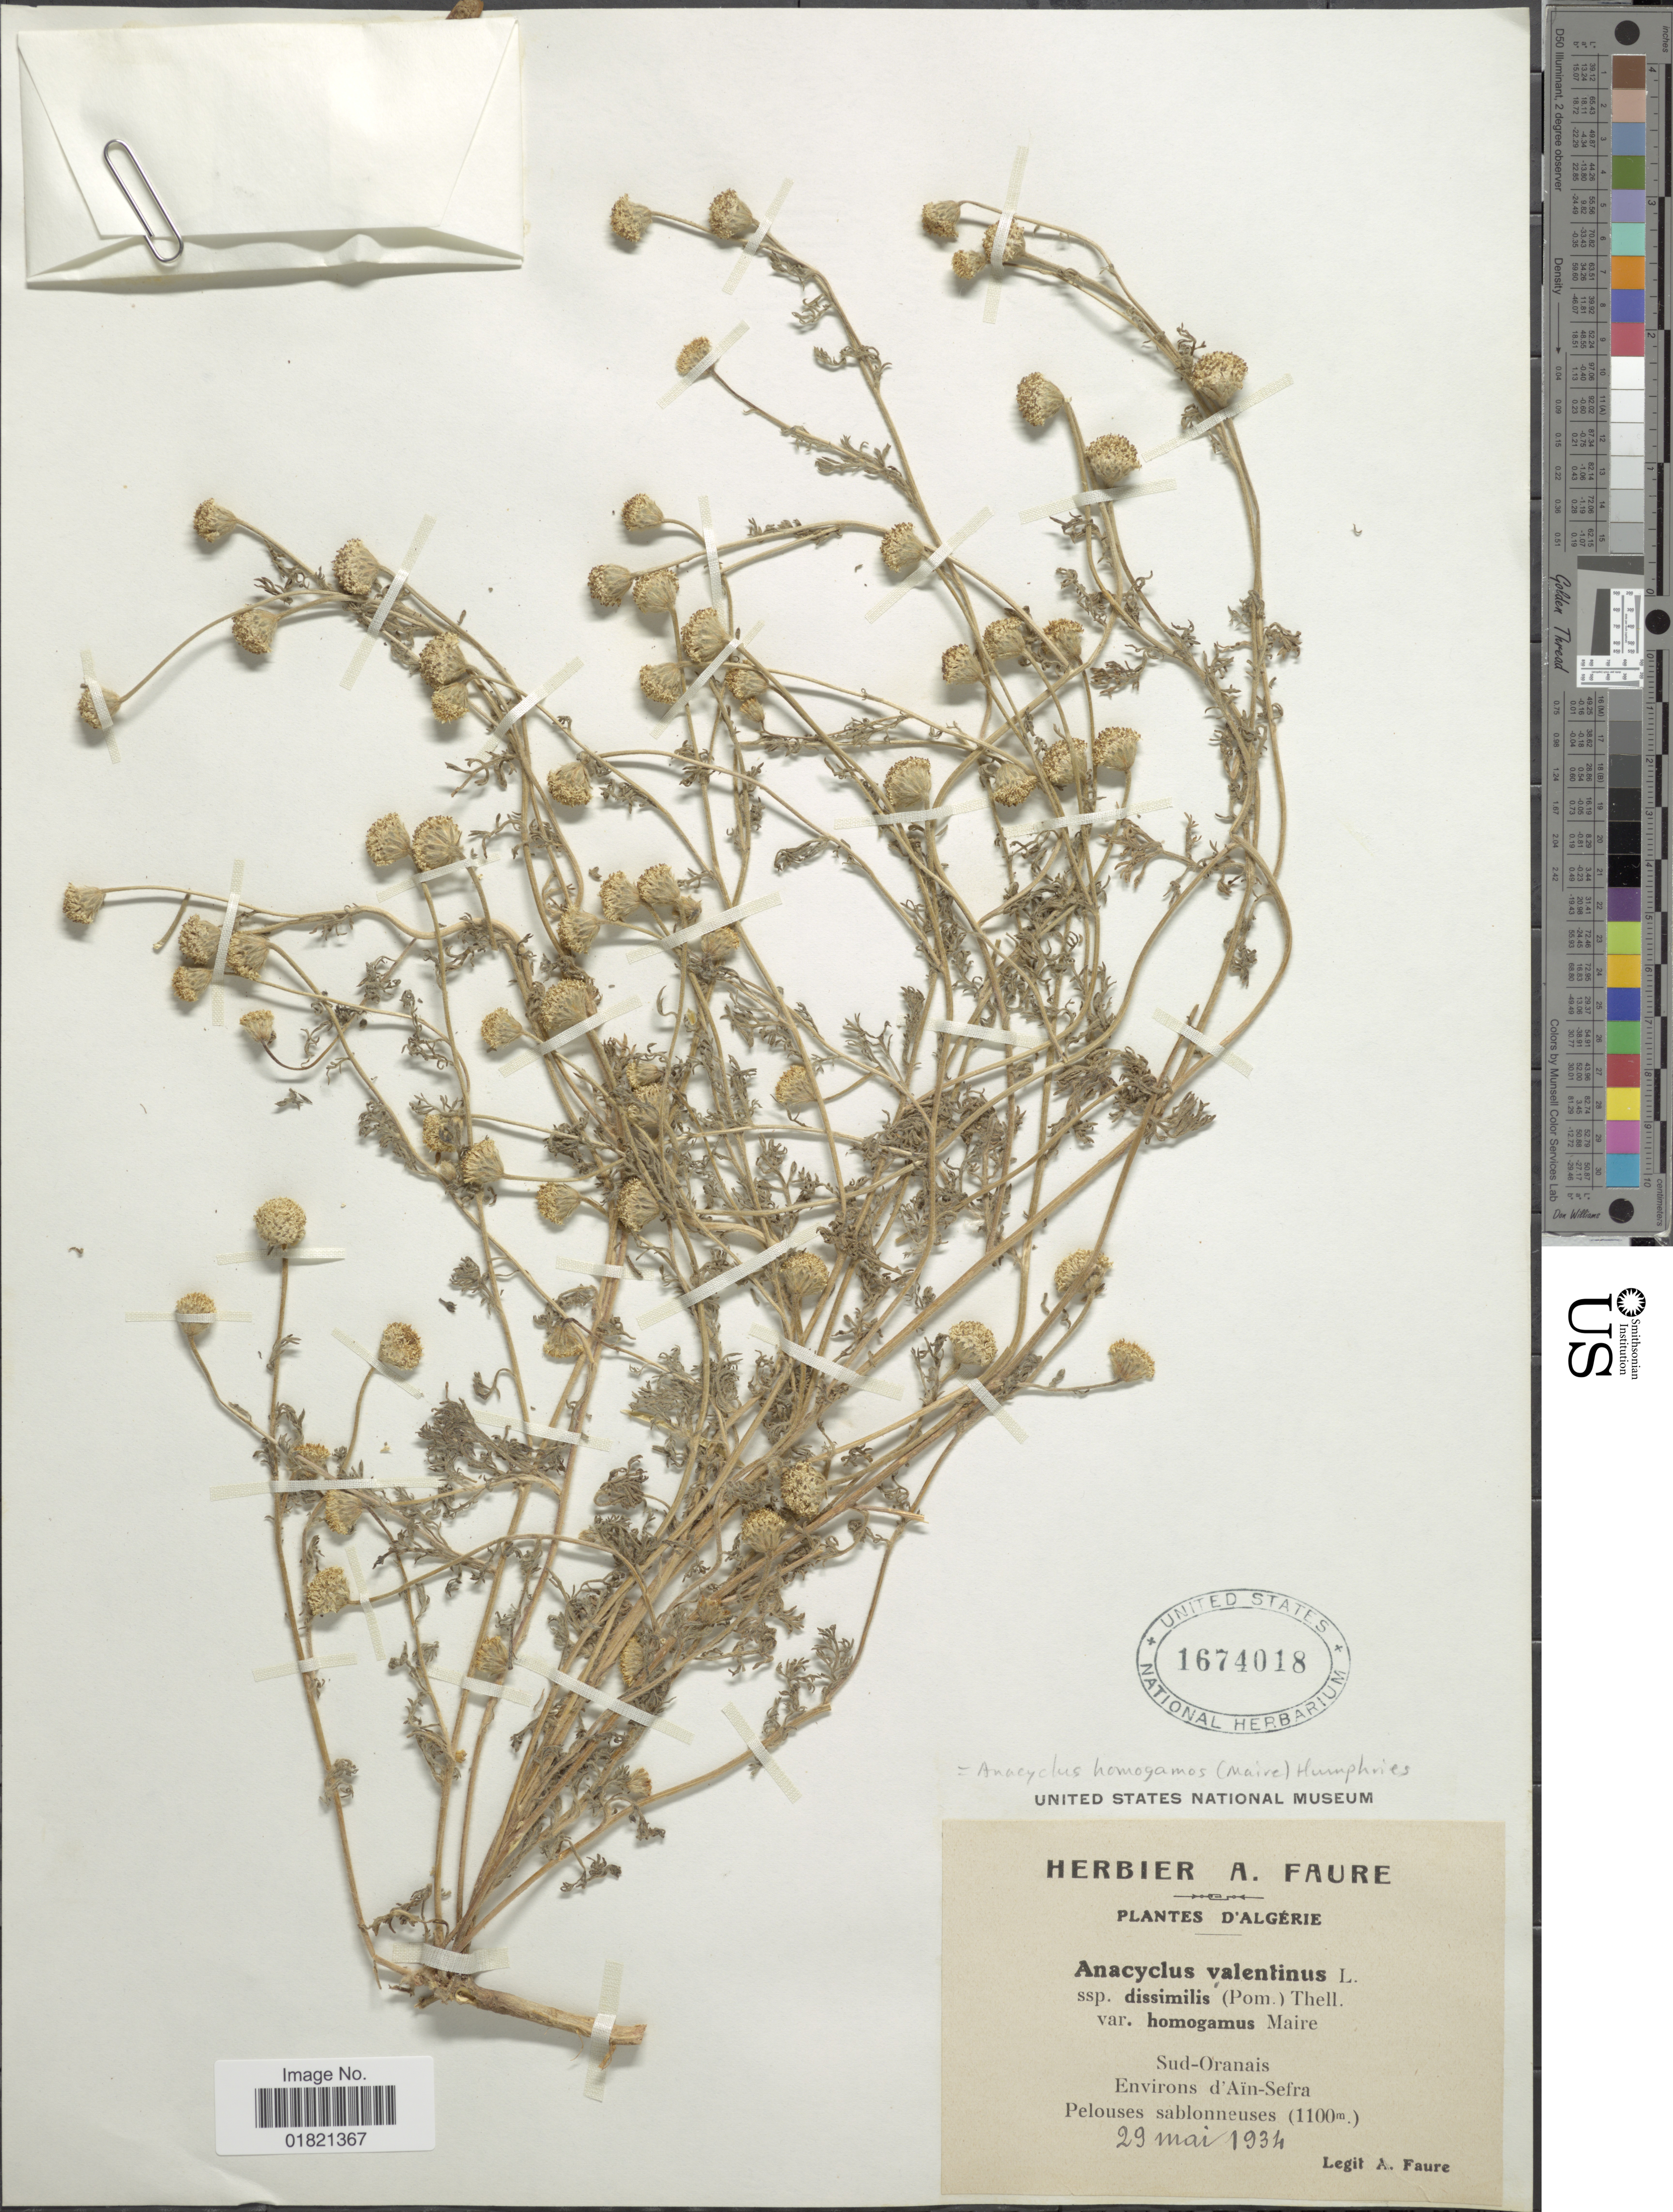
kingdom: Plantae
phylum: Tracheophyta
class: Magnoliopsida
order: Asterales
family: Asteraceae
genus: Anacyclus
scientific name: Anacyclus homogamus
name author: (Maire) Humphries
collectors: A. Faure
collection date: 1934-05-29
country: Algeria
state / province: Oran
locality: Sud-Oranais. Environs d'Aïn-Sefra. Pelouses sablonneuses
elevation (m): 1100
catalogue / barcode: US 1674018